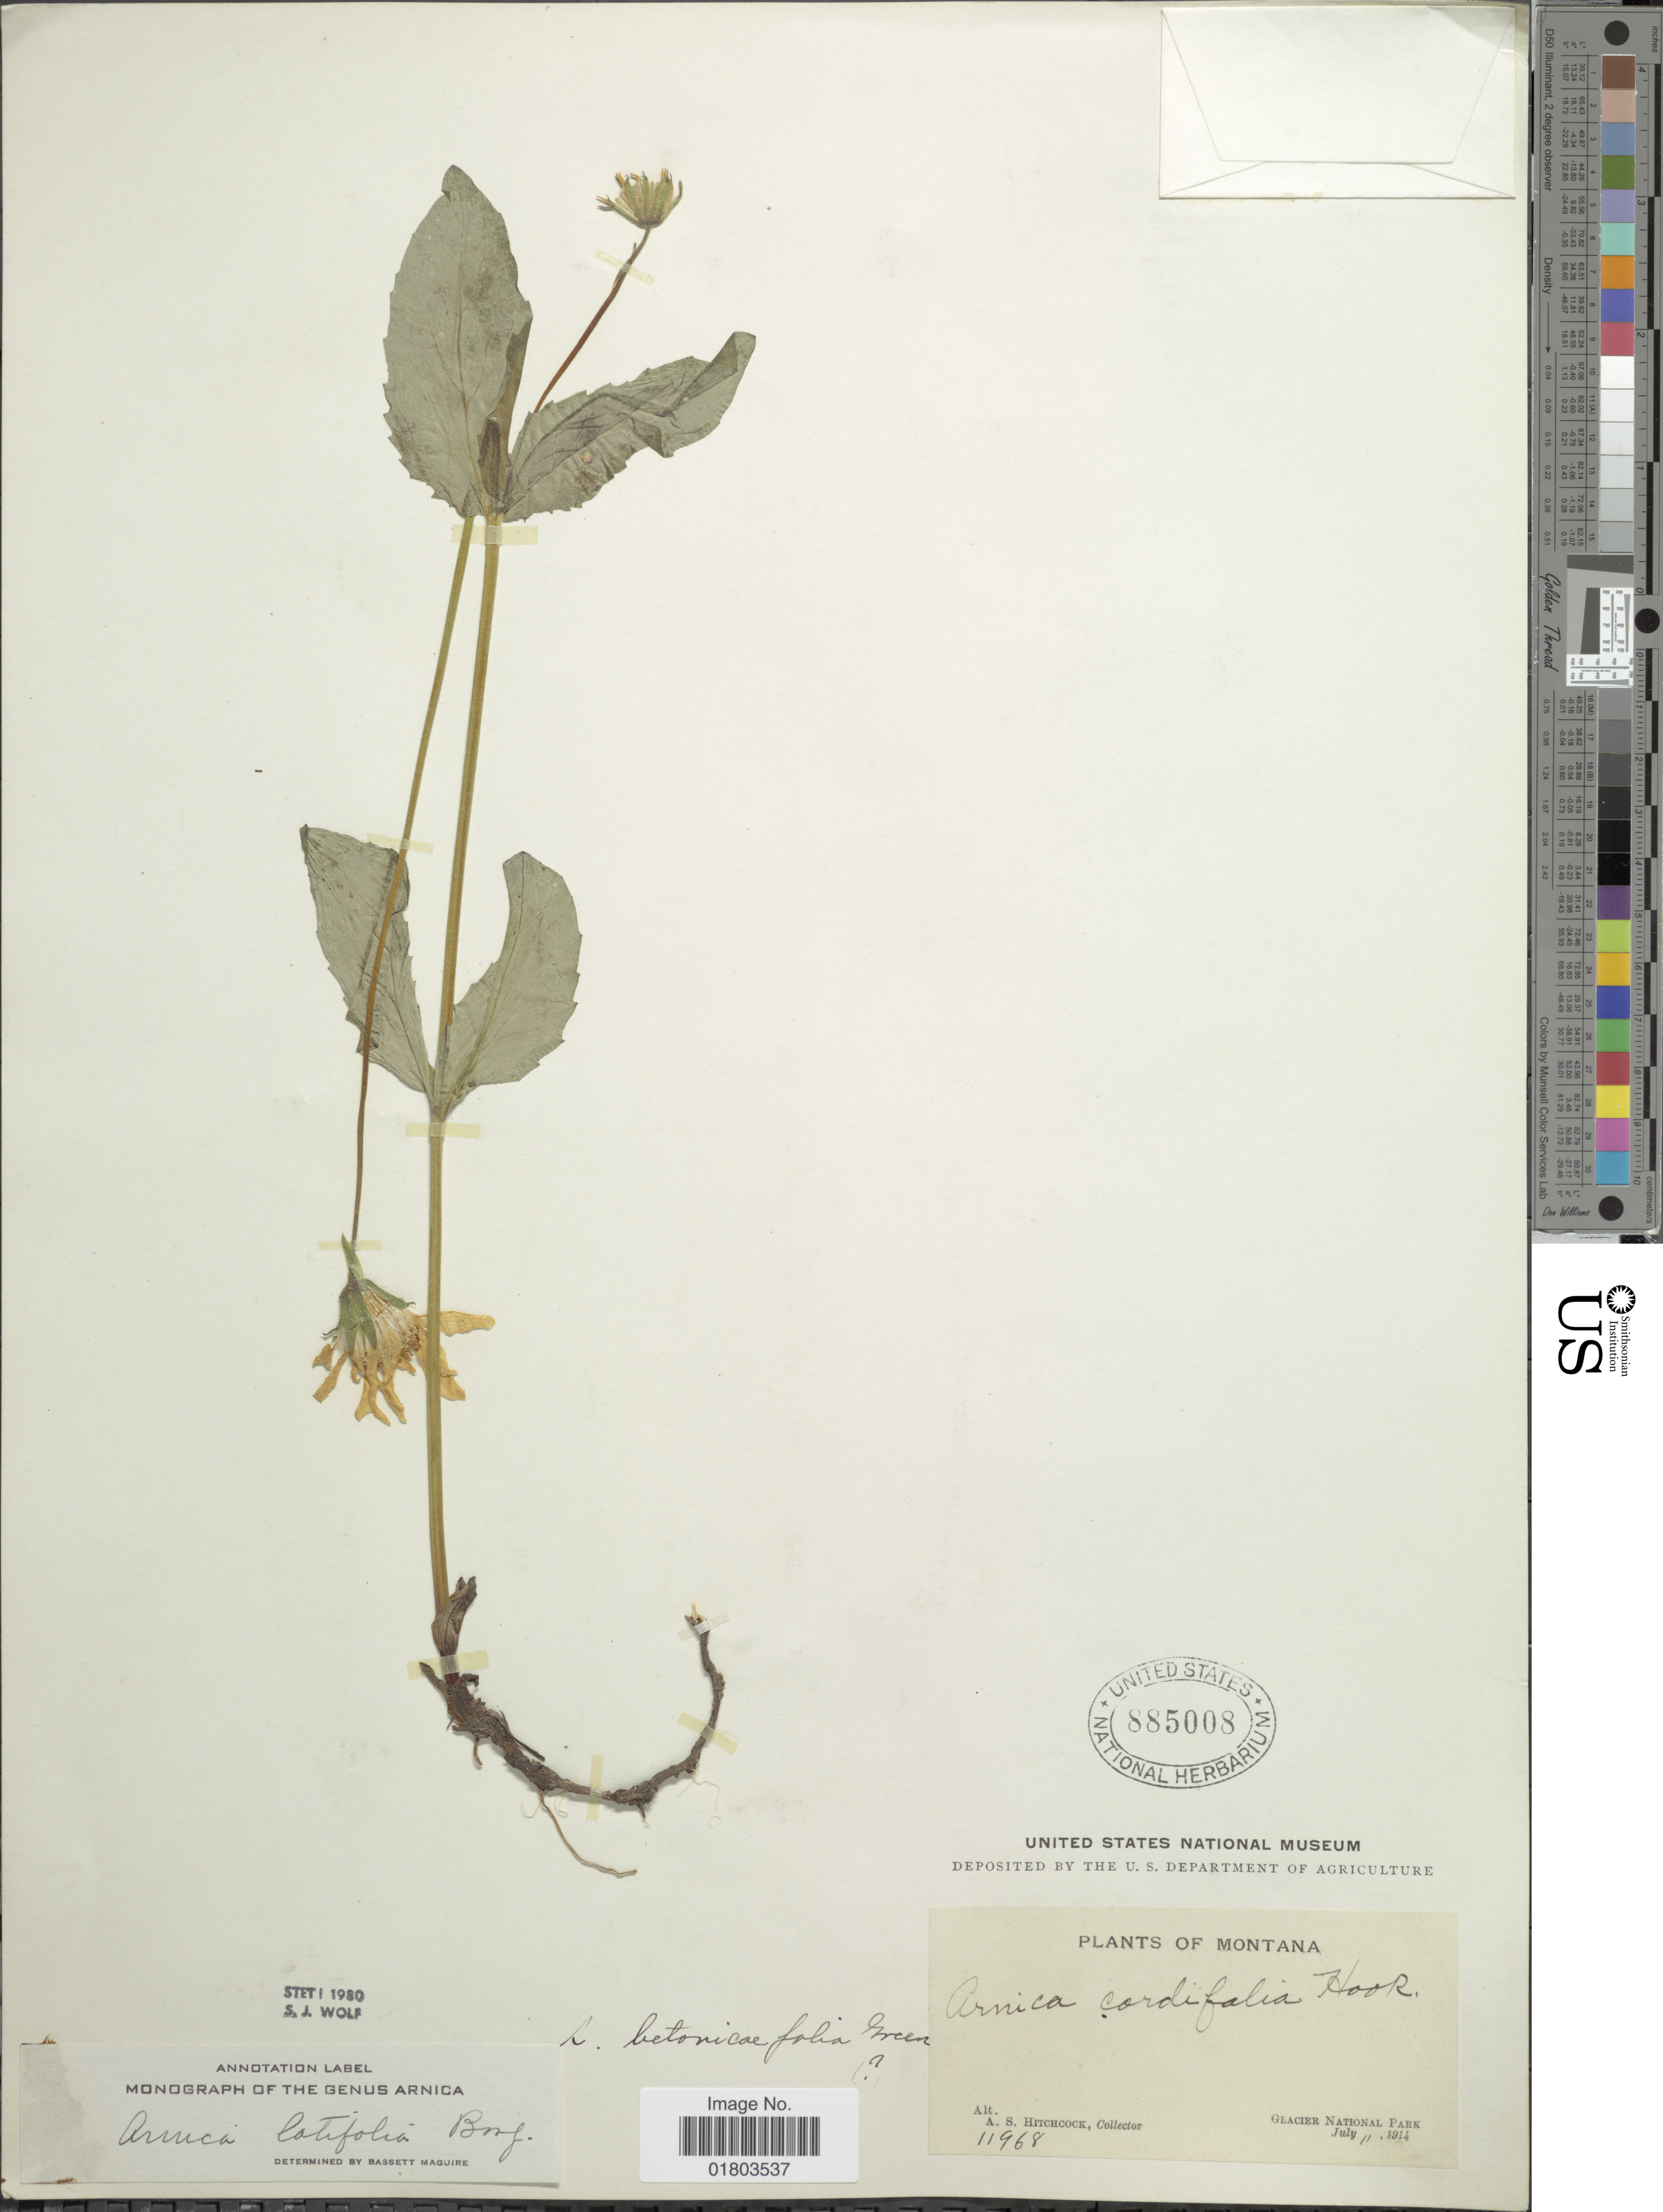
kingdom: Plantae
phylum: Tracheophyta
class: Magnoliopsida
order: Asterales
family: Asteraceae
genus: Arnica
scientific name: Arnica latifolia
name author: Bong.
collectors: A. S. Hitchcock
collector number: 11968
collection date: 1914-07-11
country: United States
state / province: Montana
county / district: Flathead / Glacier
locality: Glacier National Park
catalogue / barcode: US 885008